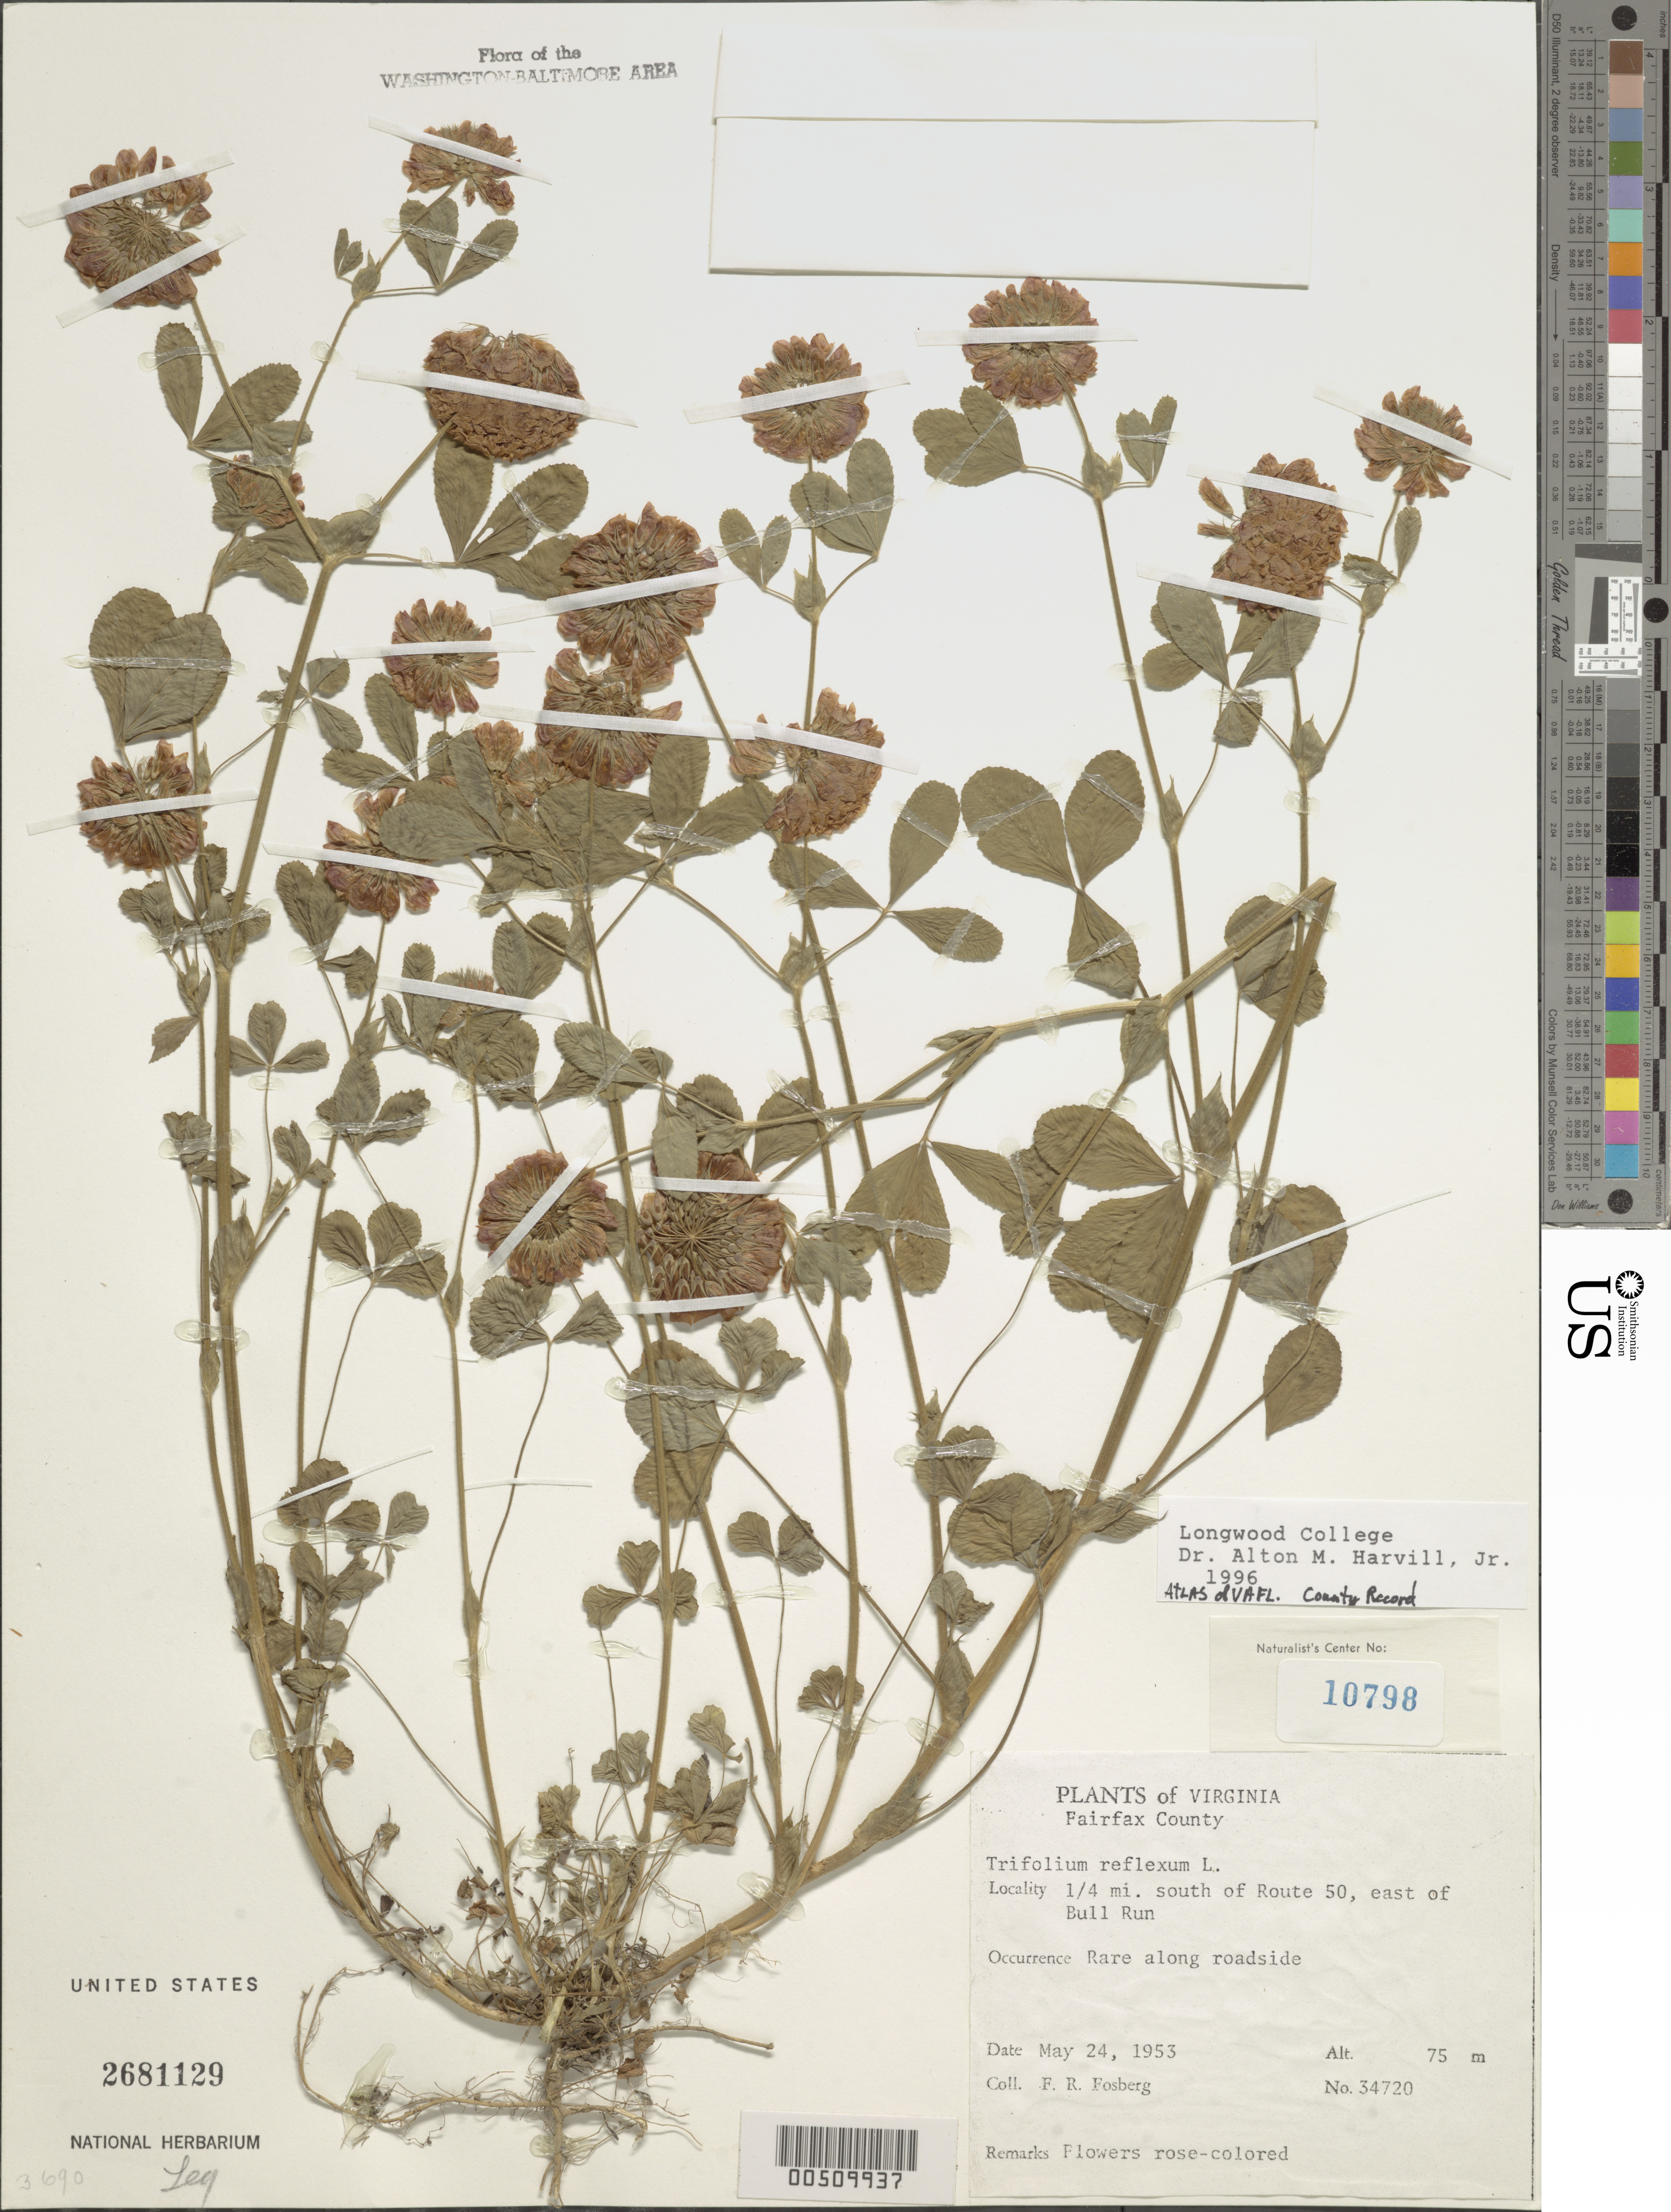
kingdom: Plantae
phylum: Tracheophyta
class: Magnoliopsida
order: Fabales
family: Fabaceae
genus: Trifolium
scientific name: Trifolium reflexum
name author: L.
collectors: F. R. Fosberg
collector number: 34720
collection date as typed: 24 May 1953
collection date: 1953-05-24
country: United States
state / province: Virginia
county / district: Fairfax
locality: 0.25 S of Rt. 50, E of Bull Run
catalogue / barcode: US 2681129